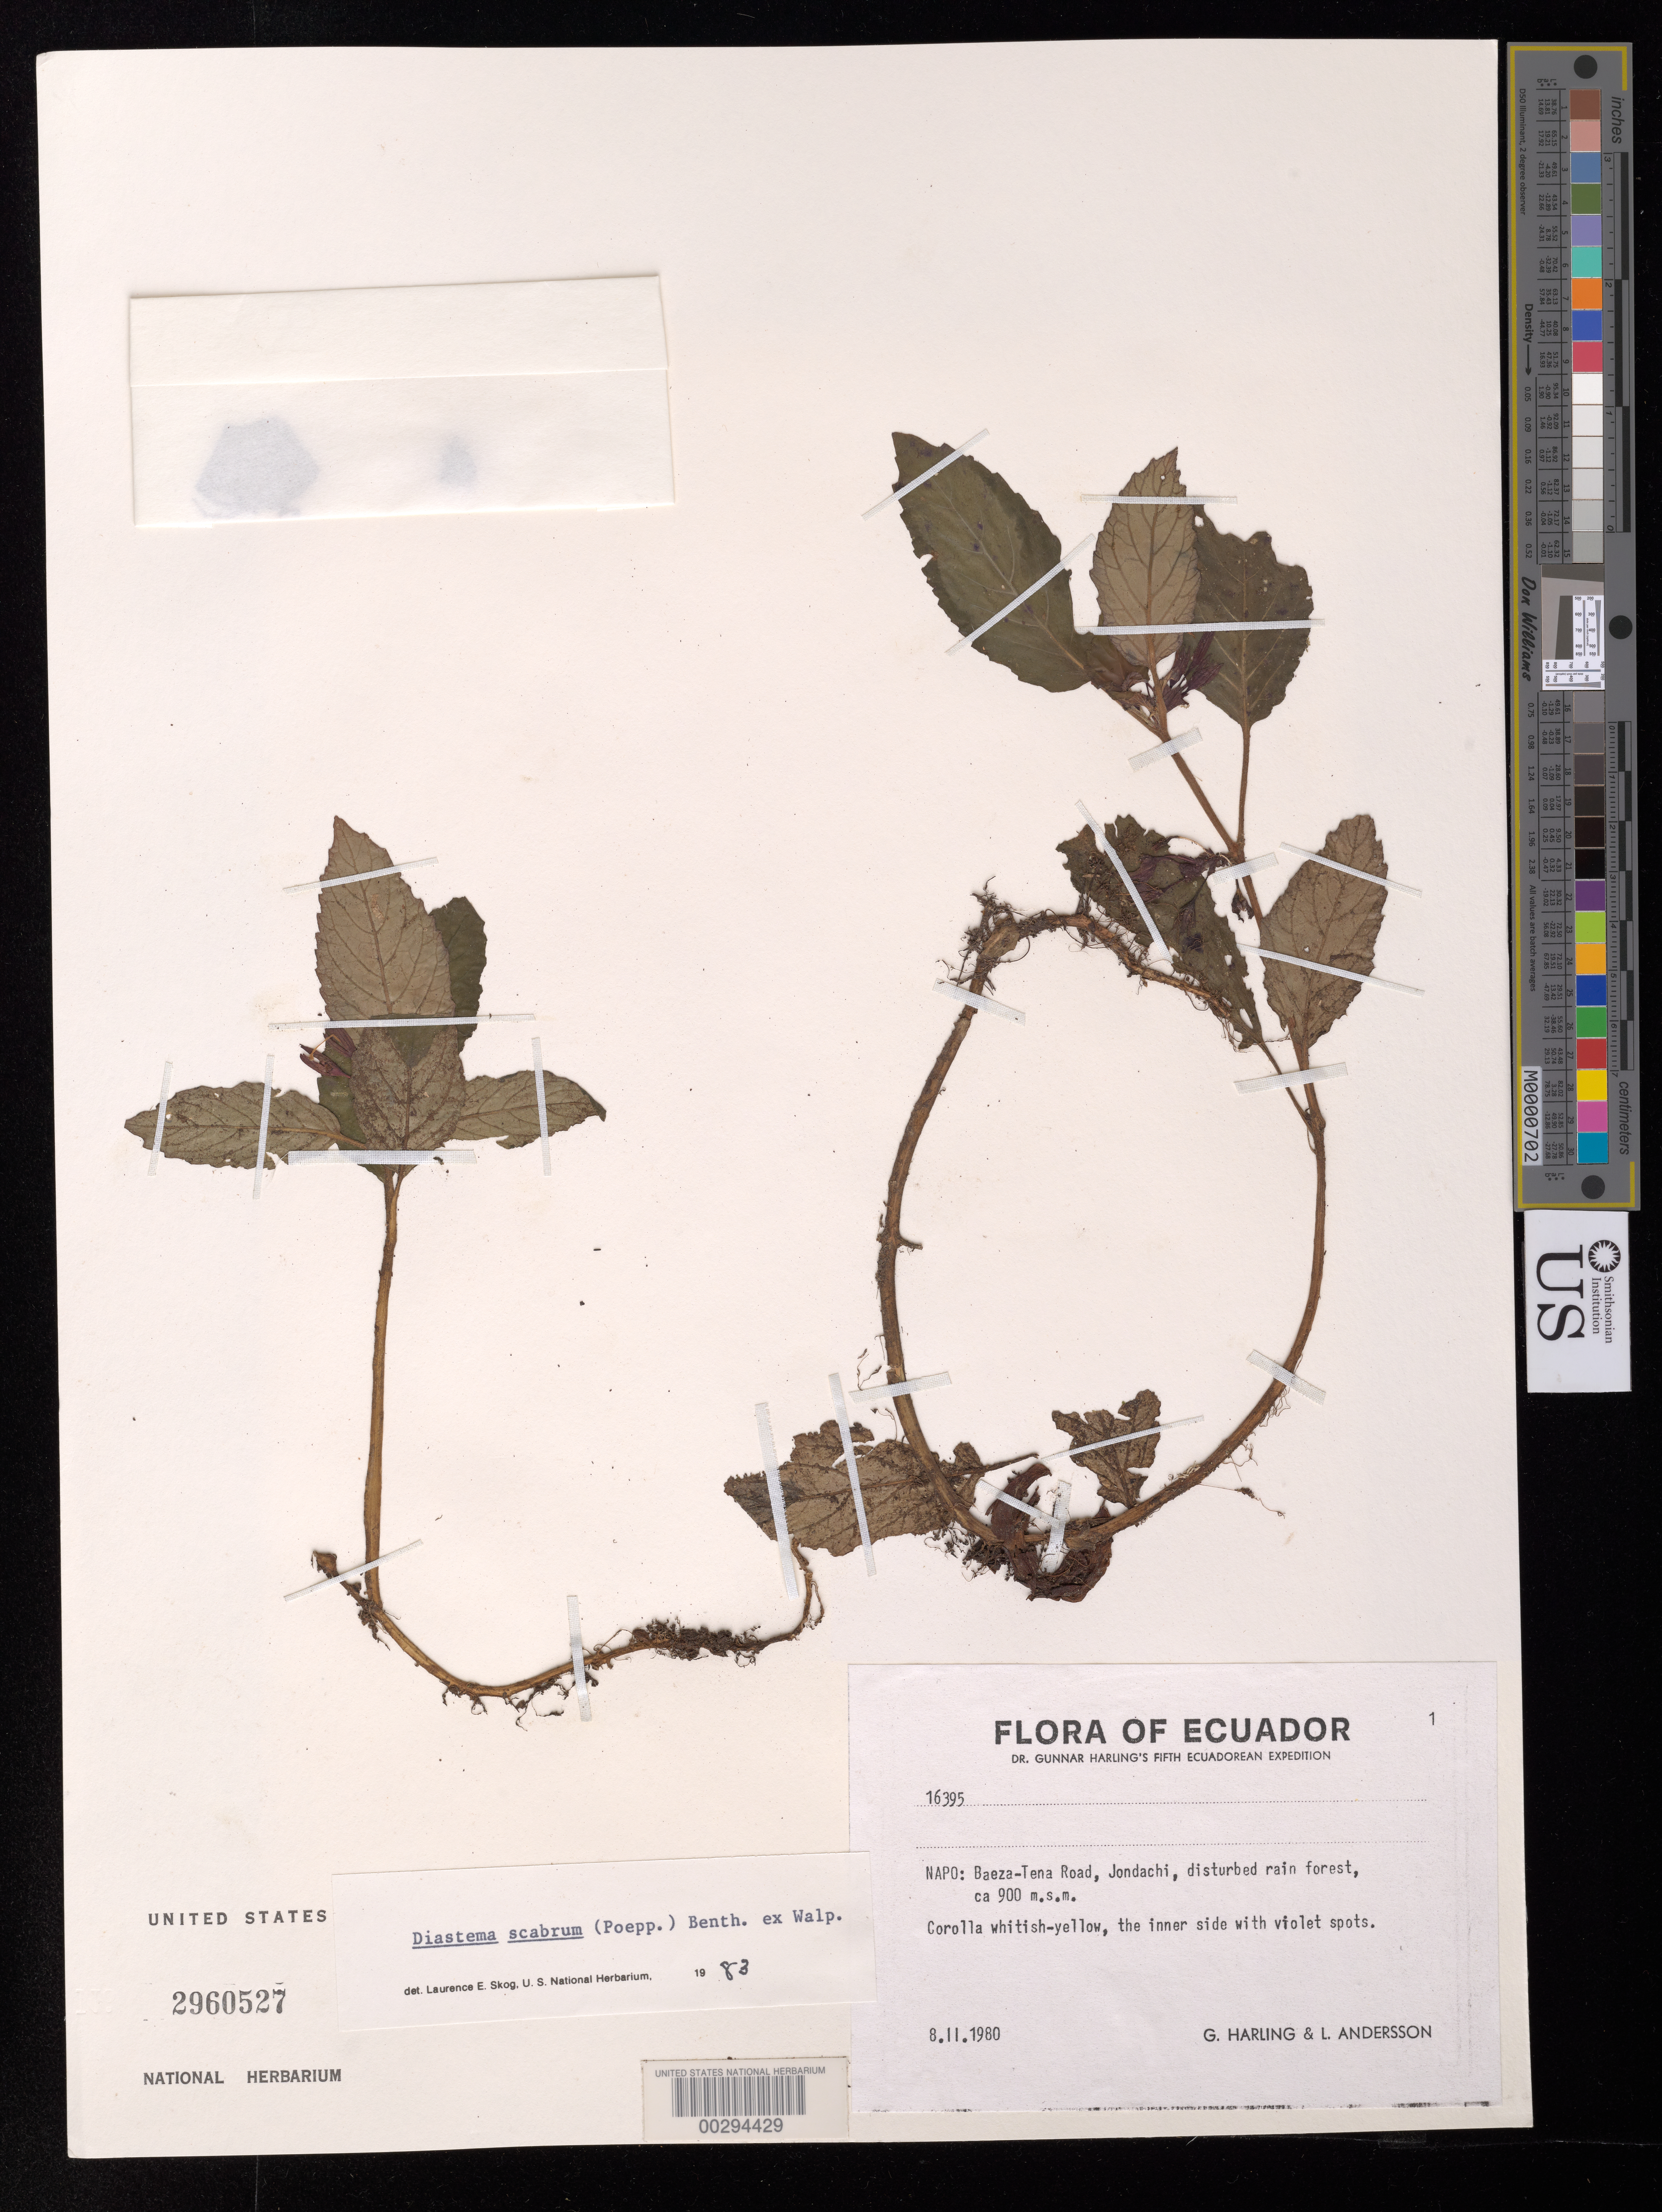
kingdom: Plantae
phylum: Tracheophyta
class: Magnoliopsida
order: Lamiales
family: Gesneriaceae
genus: Diastema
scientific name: Diastema scabrum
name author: (Poepp.) Benth. ex Walp.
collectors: G. Harling & L. Andersson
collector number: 16395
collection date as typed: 08 Feb 1980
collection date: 1980-02-08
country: Ecuador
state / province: Napo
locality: Baeza-Tena road, Jondachi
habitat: Disturbed rain forest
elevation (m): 900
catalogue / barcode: US 2960527